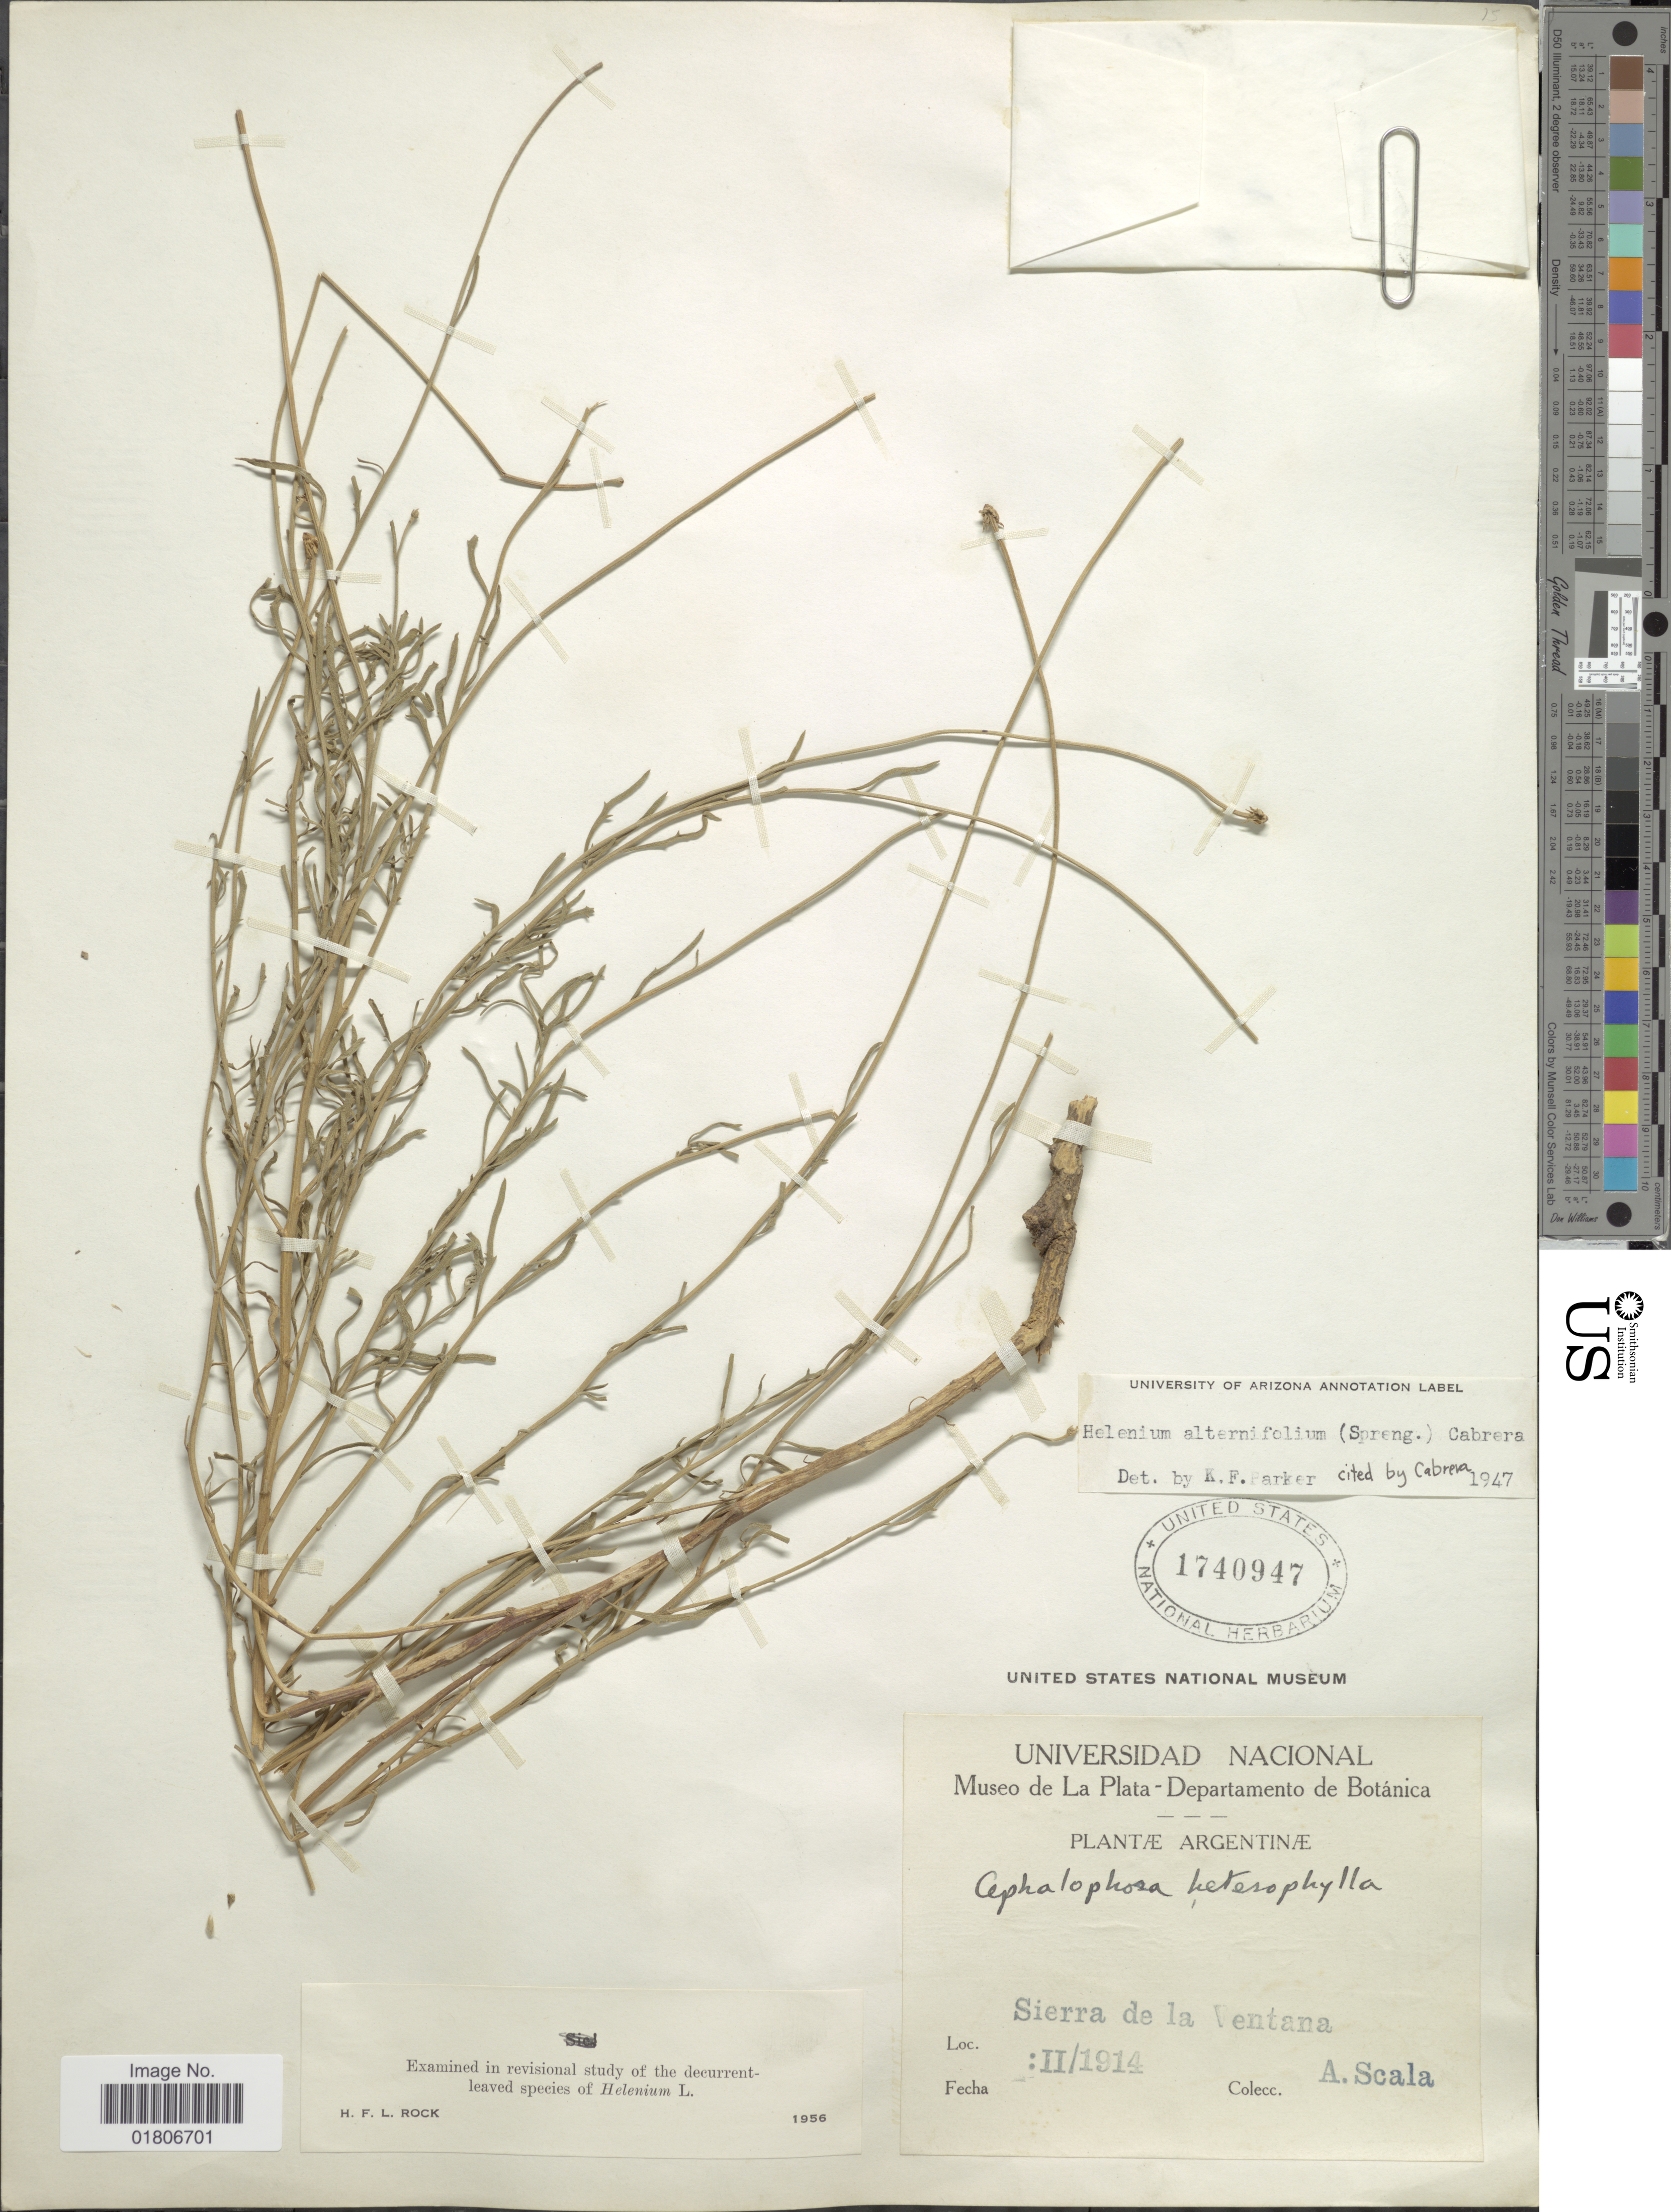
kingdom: Plantae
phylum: Tracheophyta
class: Magnoliopsida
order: Asterales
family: Asteraceae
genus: Helenium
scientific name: Helenium alternifolium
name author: (Spreng.) Cabrera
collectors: A. Scala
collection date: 1914-02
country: Argentina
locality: Sierra de la Ventana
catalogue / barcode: US 1740947